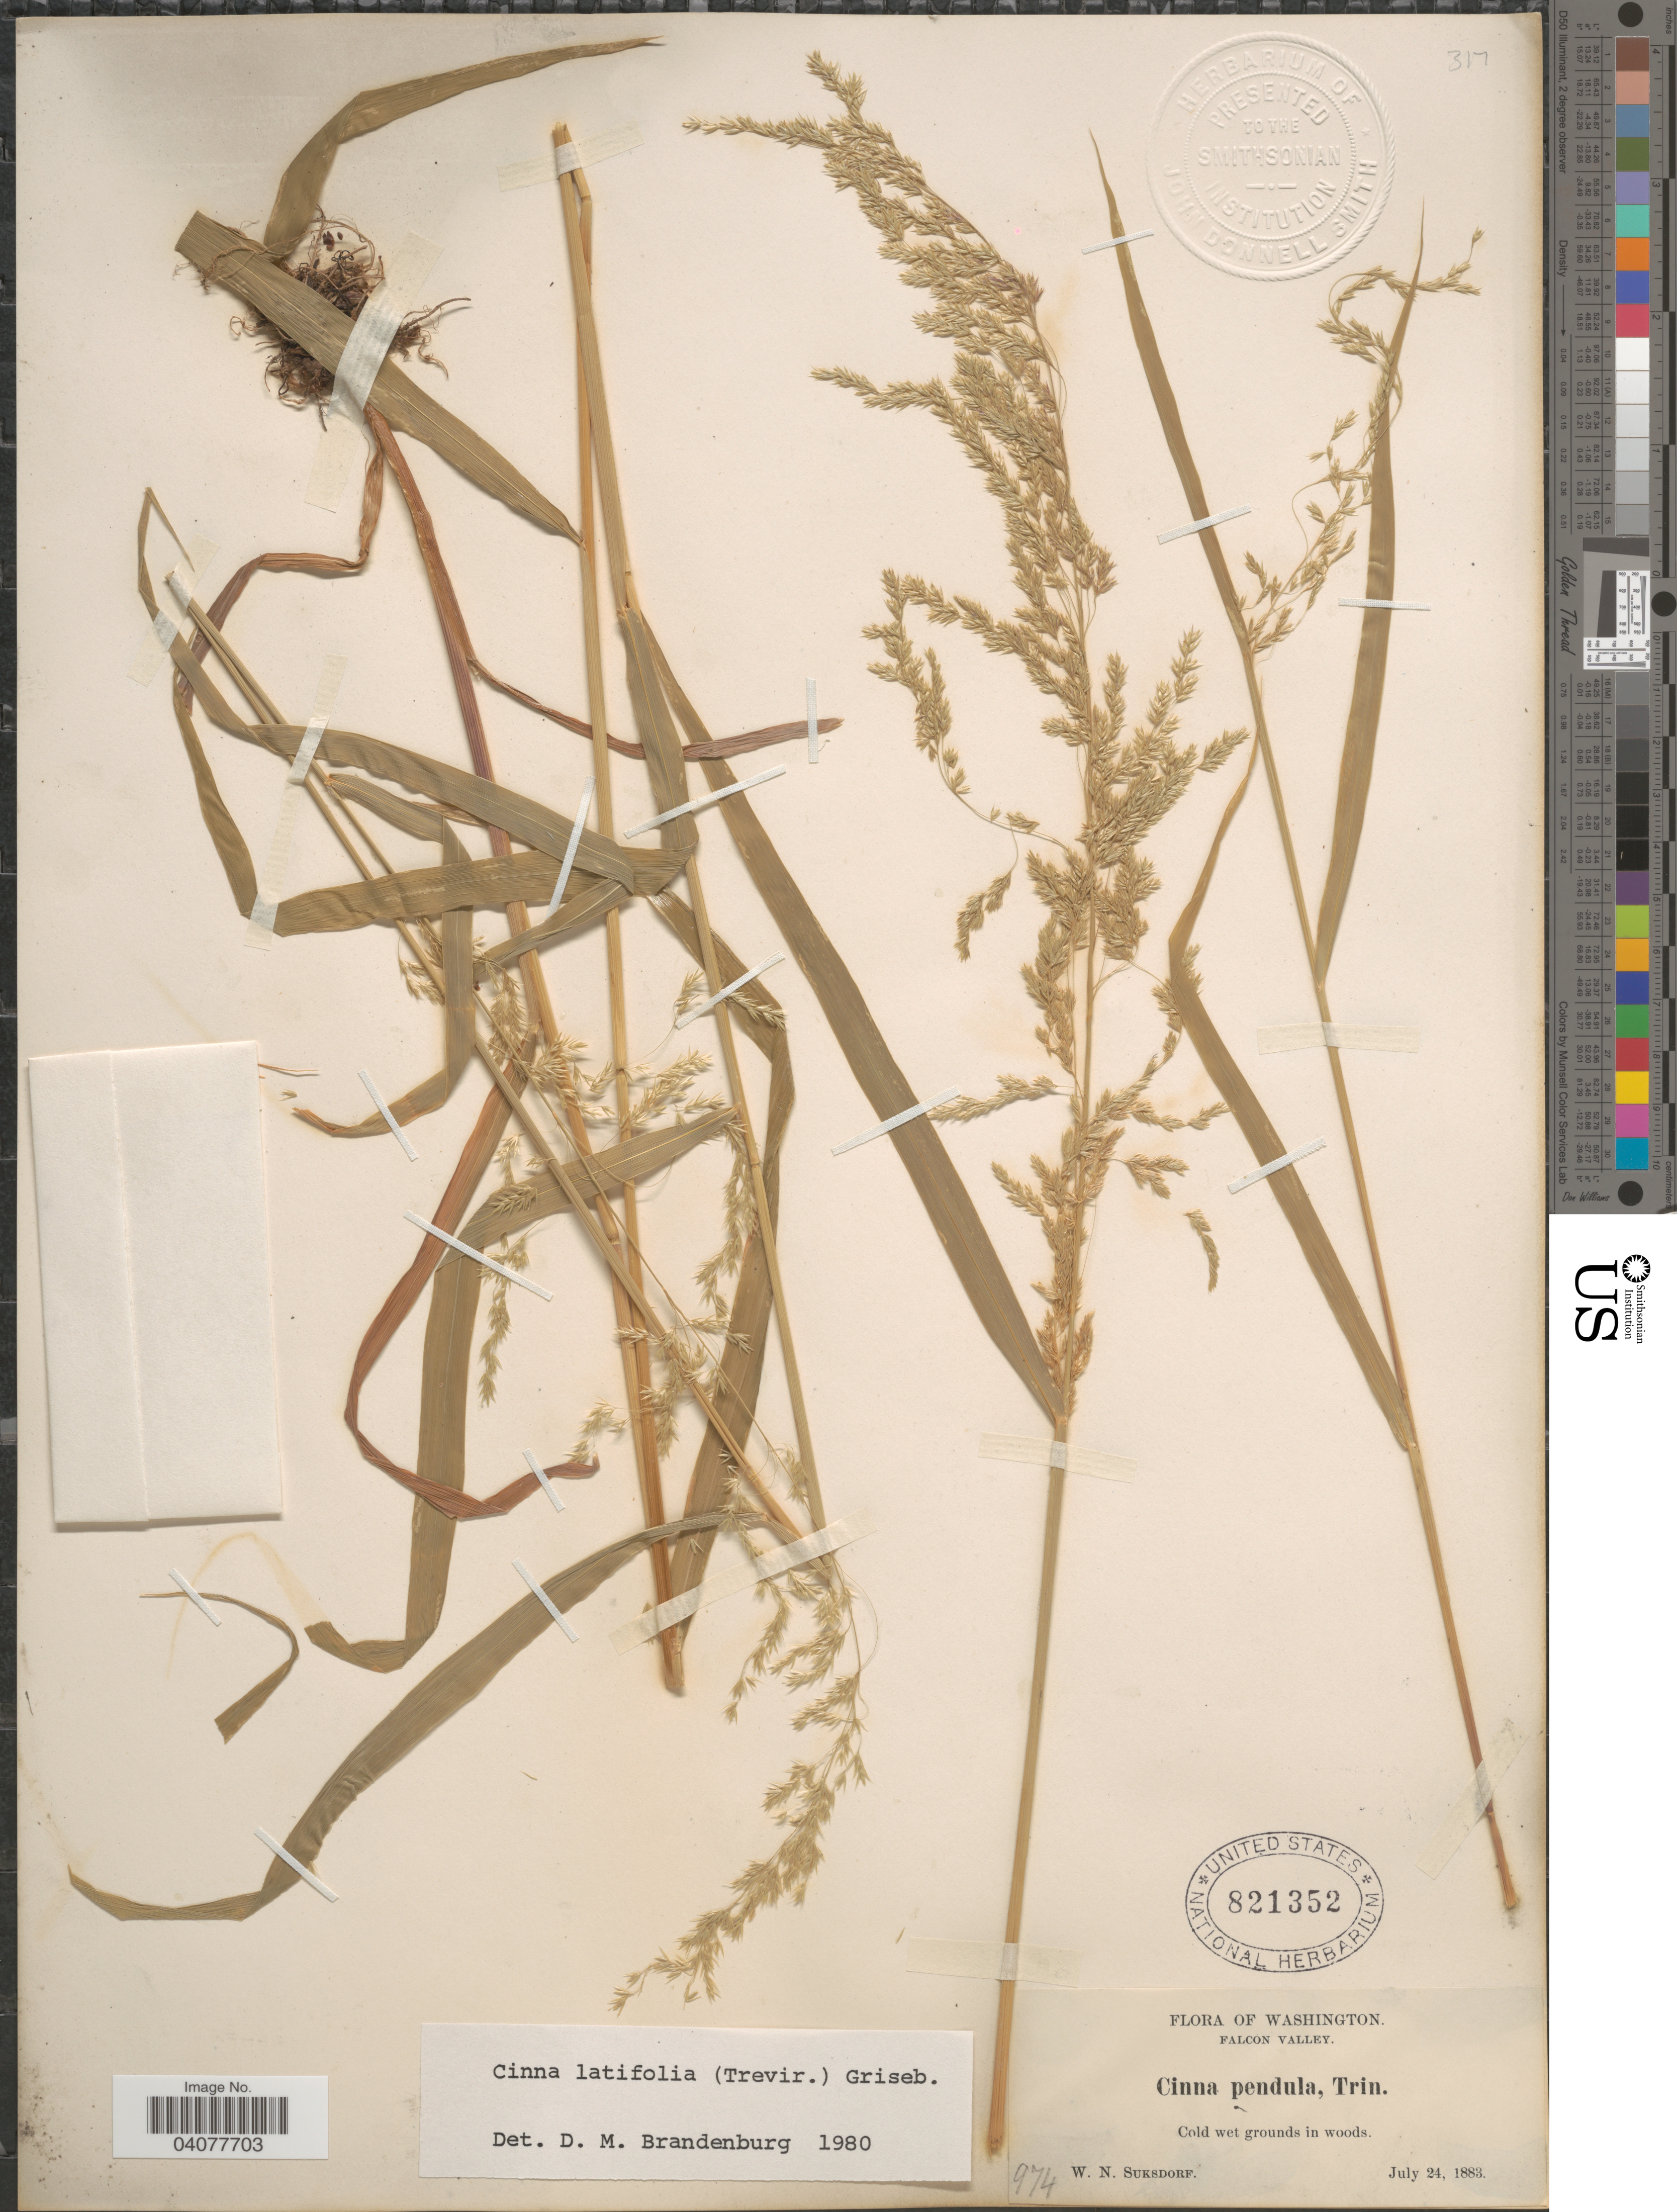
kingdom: Plantae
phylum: Tracheophyta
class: Liliopsida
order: Poales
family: Poaceae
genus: Cinna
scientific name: Cinna latifolia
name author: (Trevir. ex Goeppert) Griseb.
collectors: W. N. Suksdorf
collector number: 974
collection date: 1883-07-24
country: United States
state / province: Washington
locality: Falcon Valley. Cold wet grounds in woods.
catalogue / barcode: US 821352